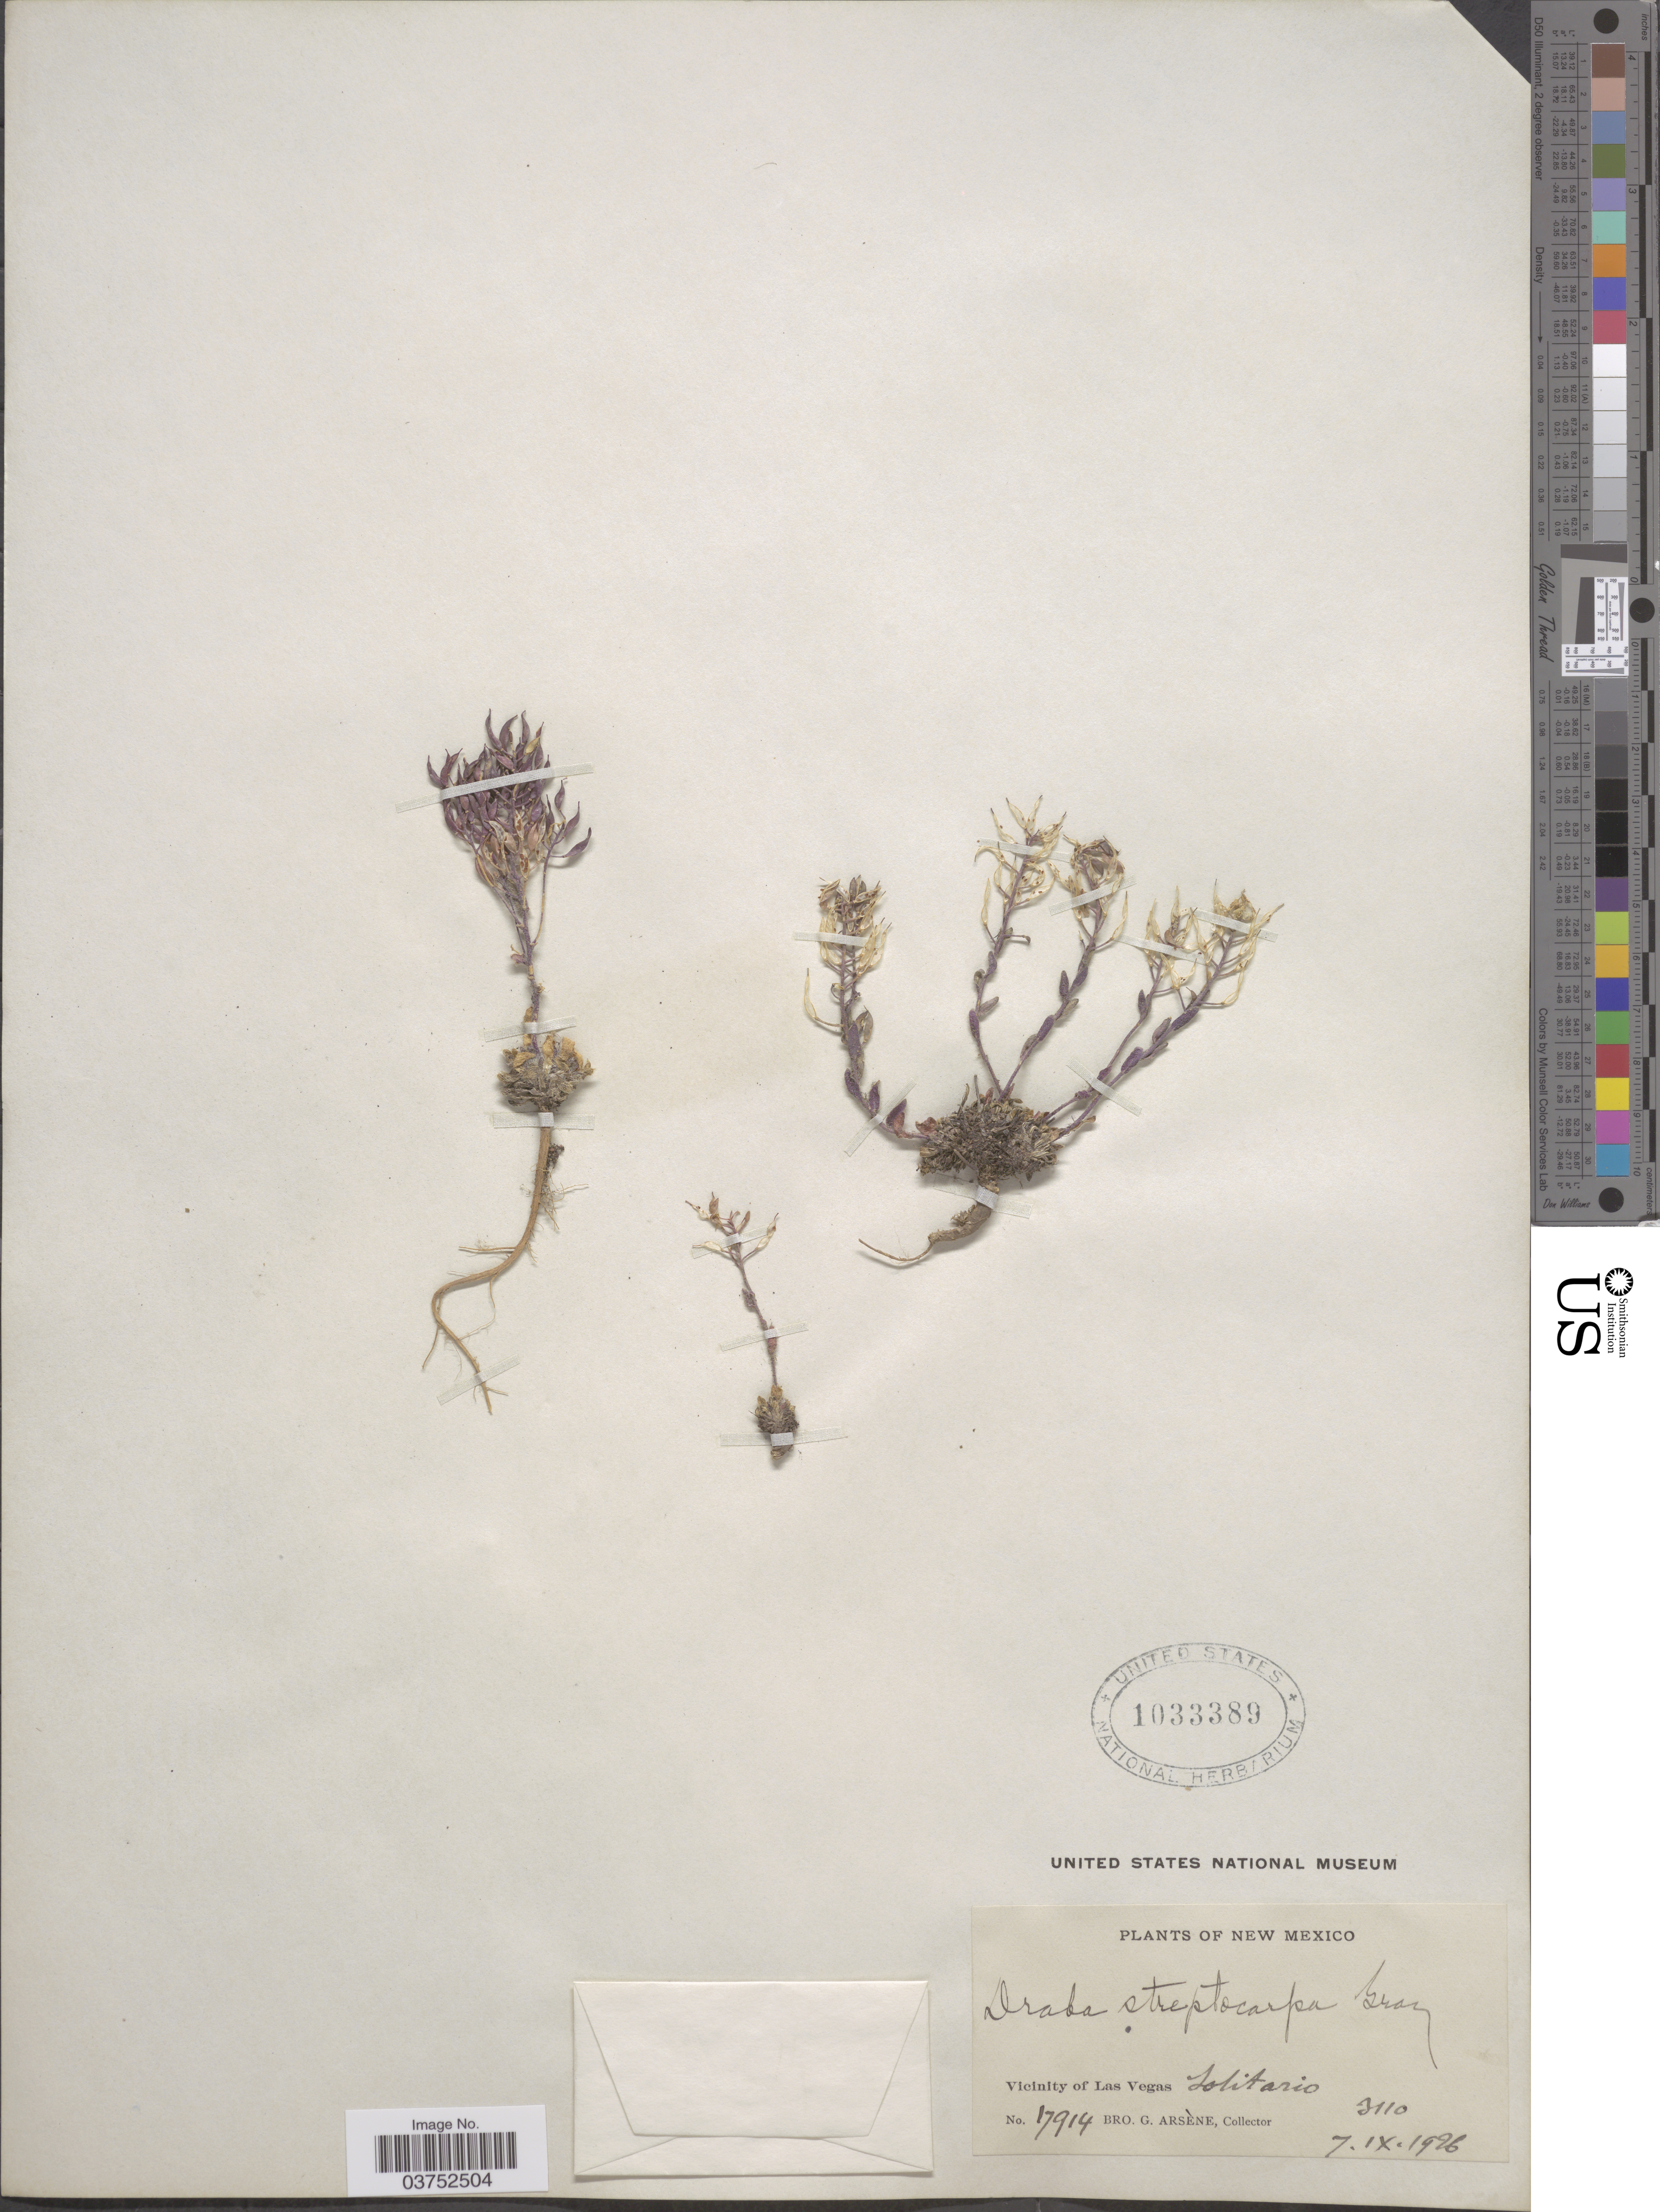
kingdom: Plantae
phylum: Tracheophyta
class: Magnoliopsida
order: Brassicales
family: Brassicaceae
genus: Draba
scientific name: Draba streptocarpa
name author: A. Gray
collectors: Bro. G. Arsène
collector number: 17914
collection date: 1926-09-07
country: United States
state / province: New Mexico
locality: Vicinity of Las Vegas. Solitario.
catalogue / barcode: US 1033389